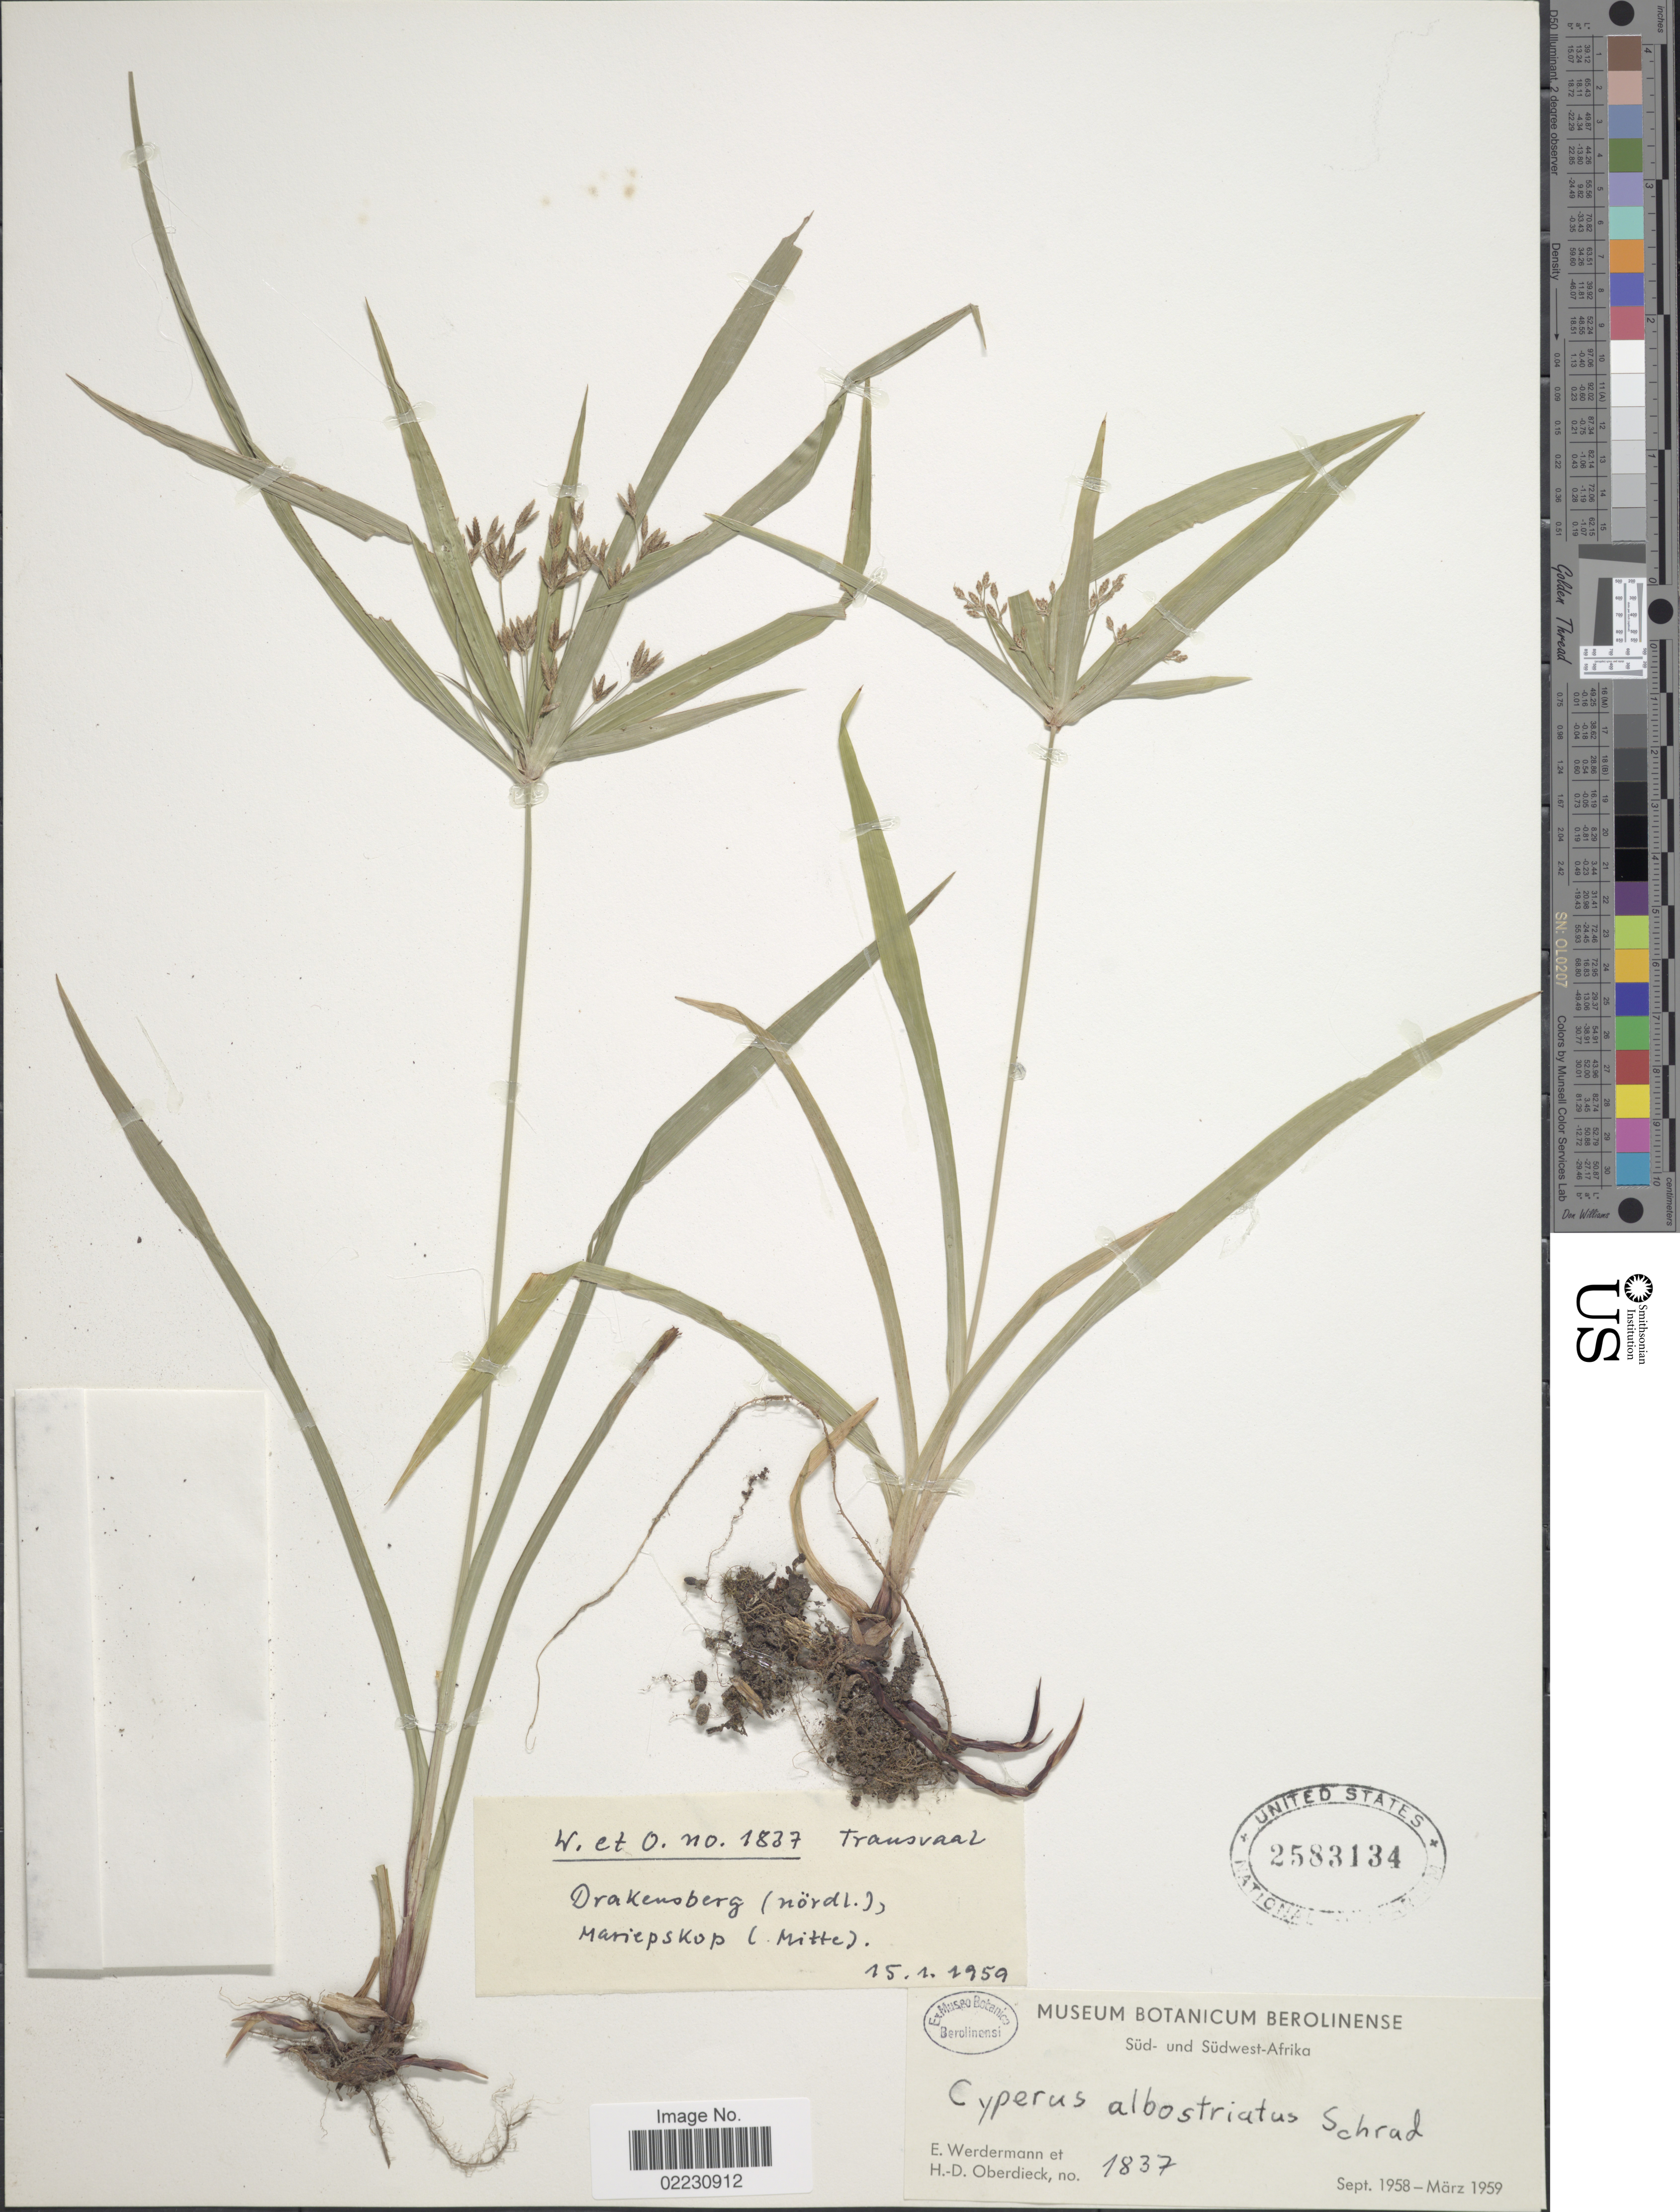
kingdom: Plantae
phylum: Tracheophyta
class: Liliopsida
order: Poales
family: Cyperaceae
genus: Cyperus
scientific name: Cyperus albostriatus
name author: Schrad.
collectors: E. Werdermann & H. Oberdieck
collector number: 1837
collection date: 1959-01-15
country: South Africa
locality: Sud- und Sudwest-Afrika, Transvaal, Drakensberg (nordl.), Mariepskop (Mitte)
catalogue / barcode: US 2583134